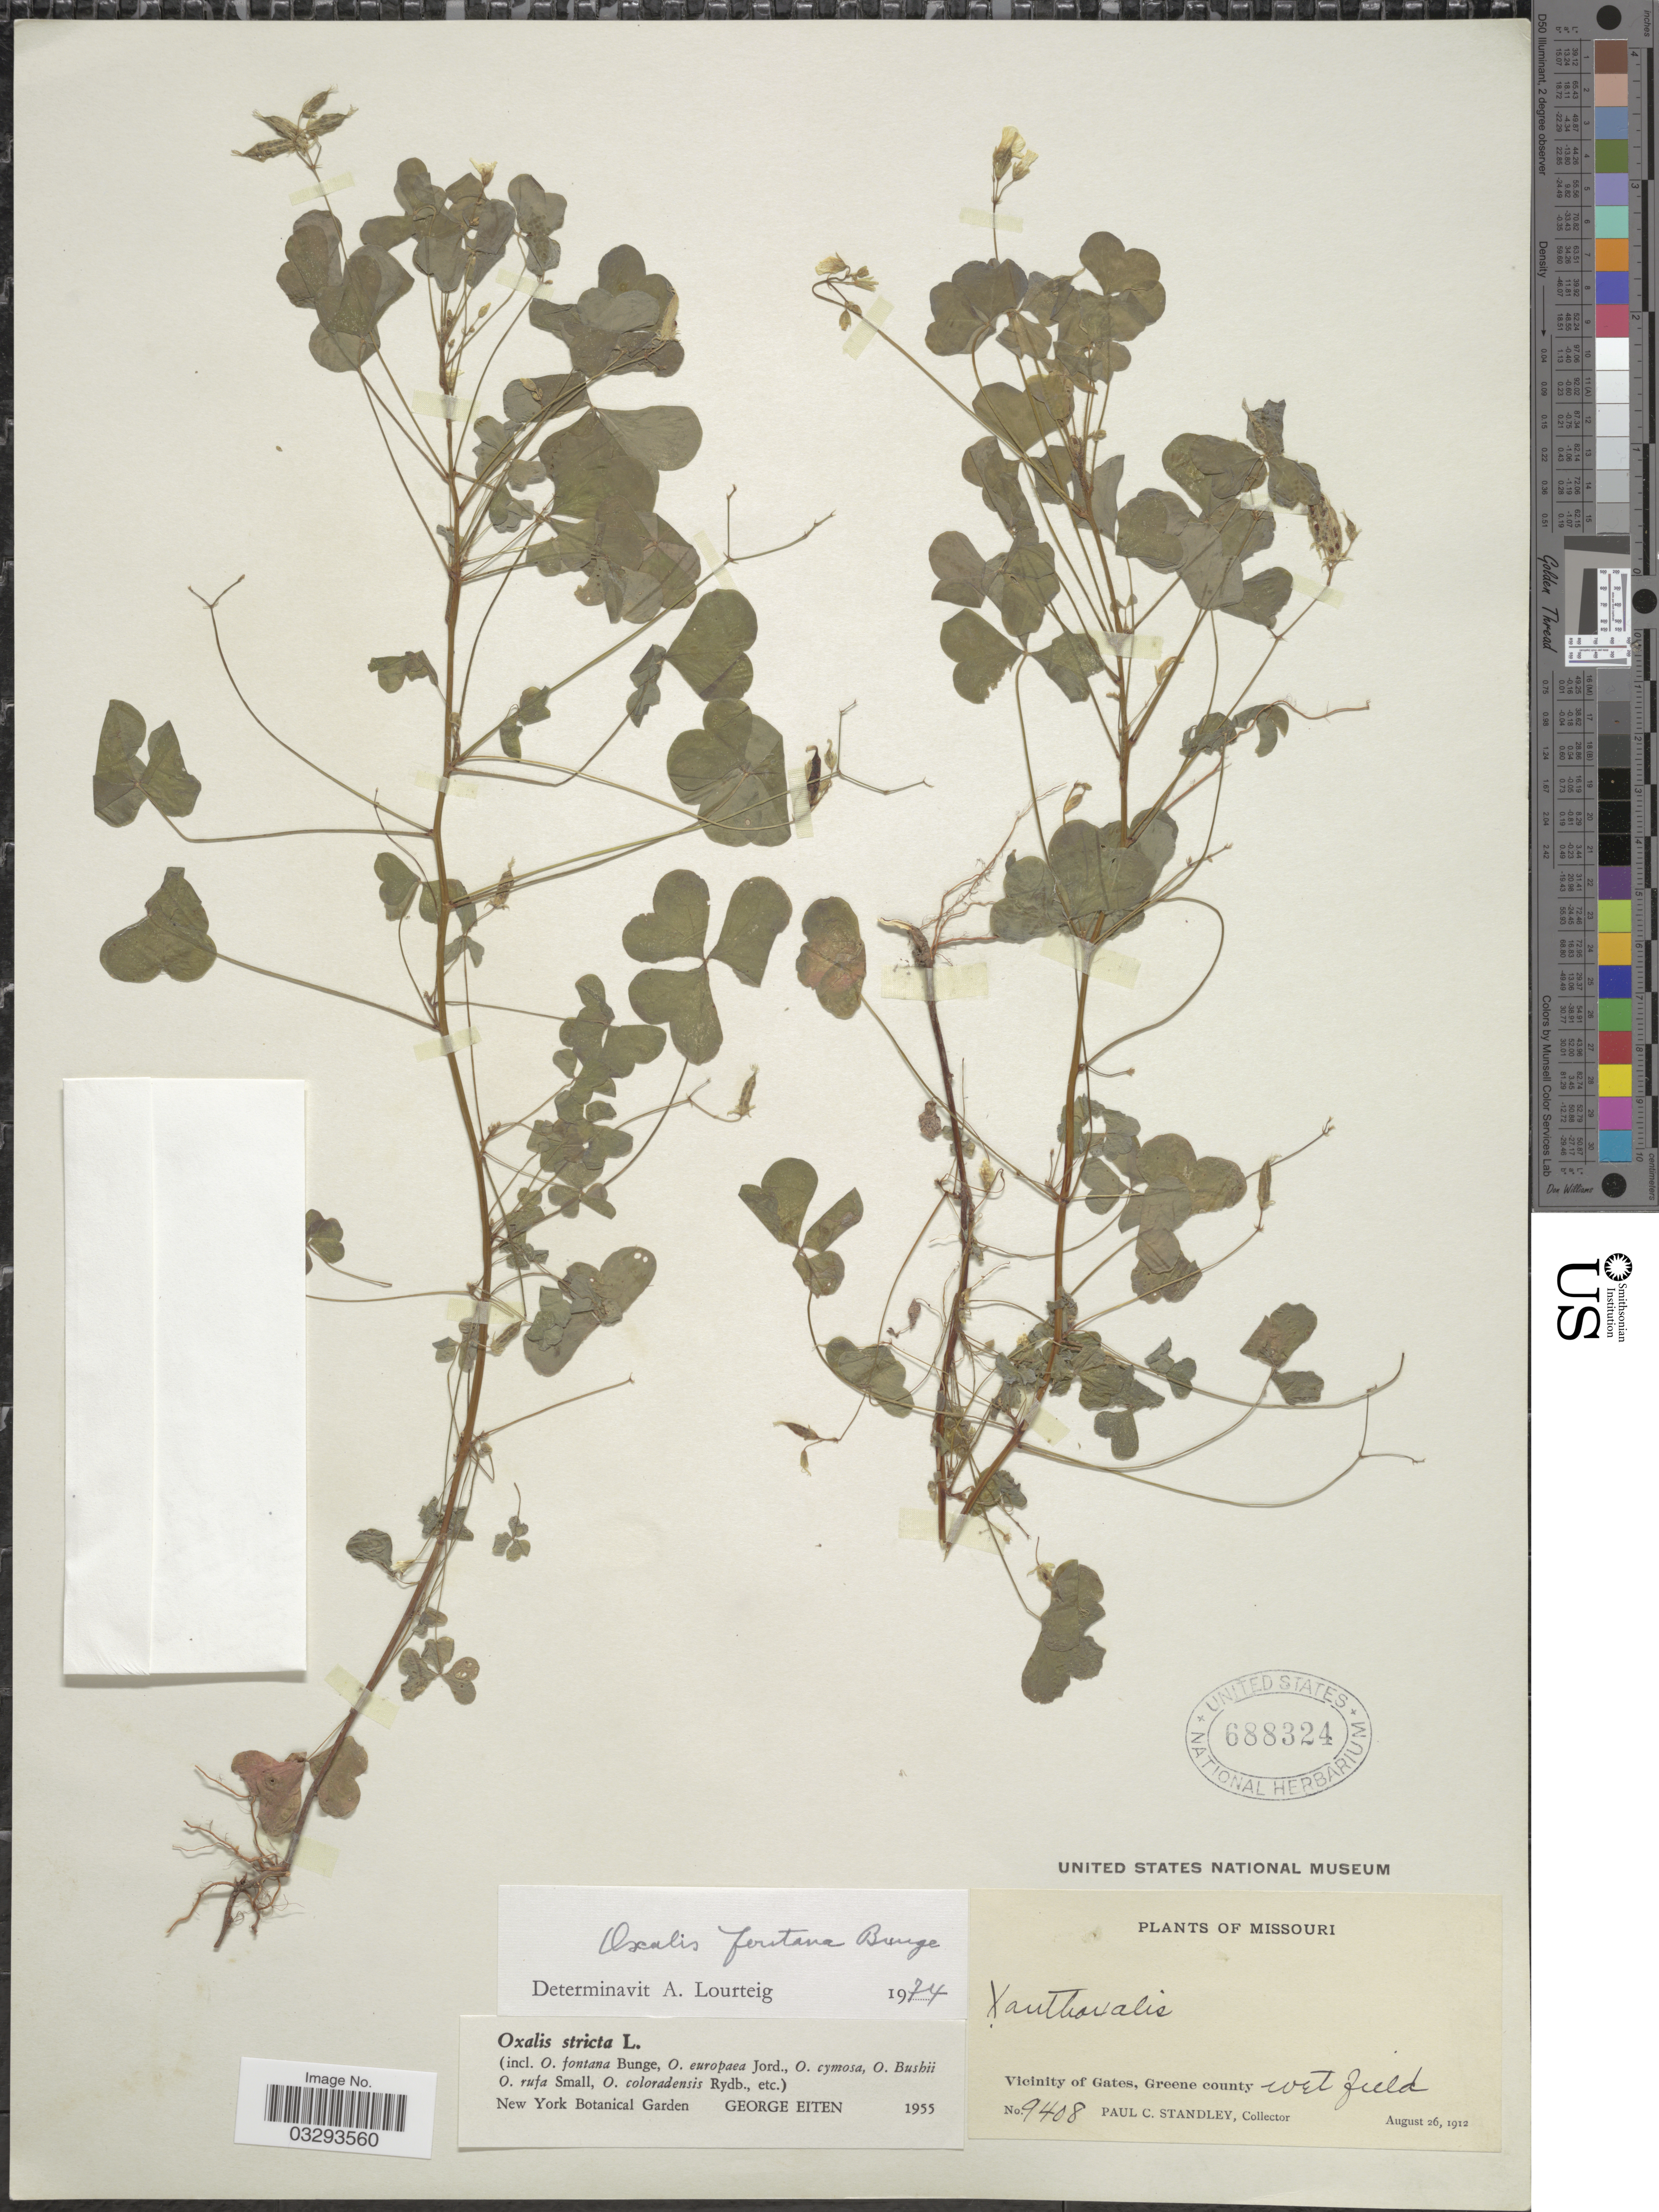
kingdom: Plantae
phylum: Tracheophyta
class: Magnoliopsida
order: Oxalidales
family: Oxalidaceae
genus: Oxalis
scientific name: Oxalis fontana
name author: Bunge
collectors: P. C. Standley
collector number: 9408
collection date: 1912-08-26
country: United States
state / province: Missouri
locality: Vicinity of Gates, Greene county.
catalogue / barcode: US 688324